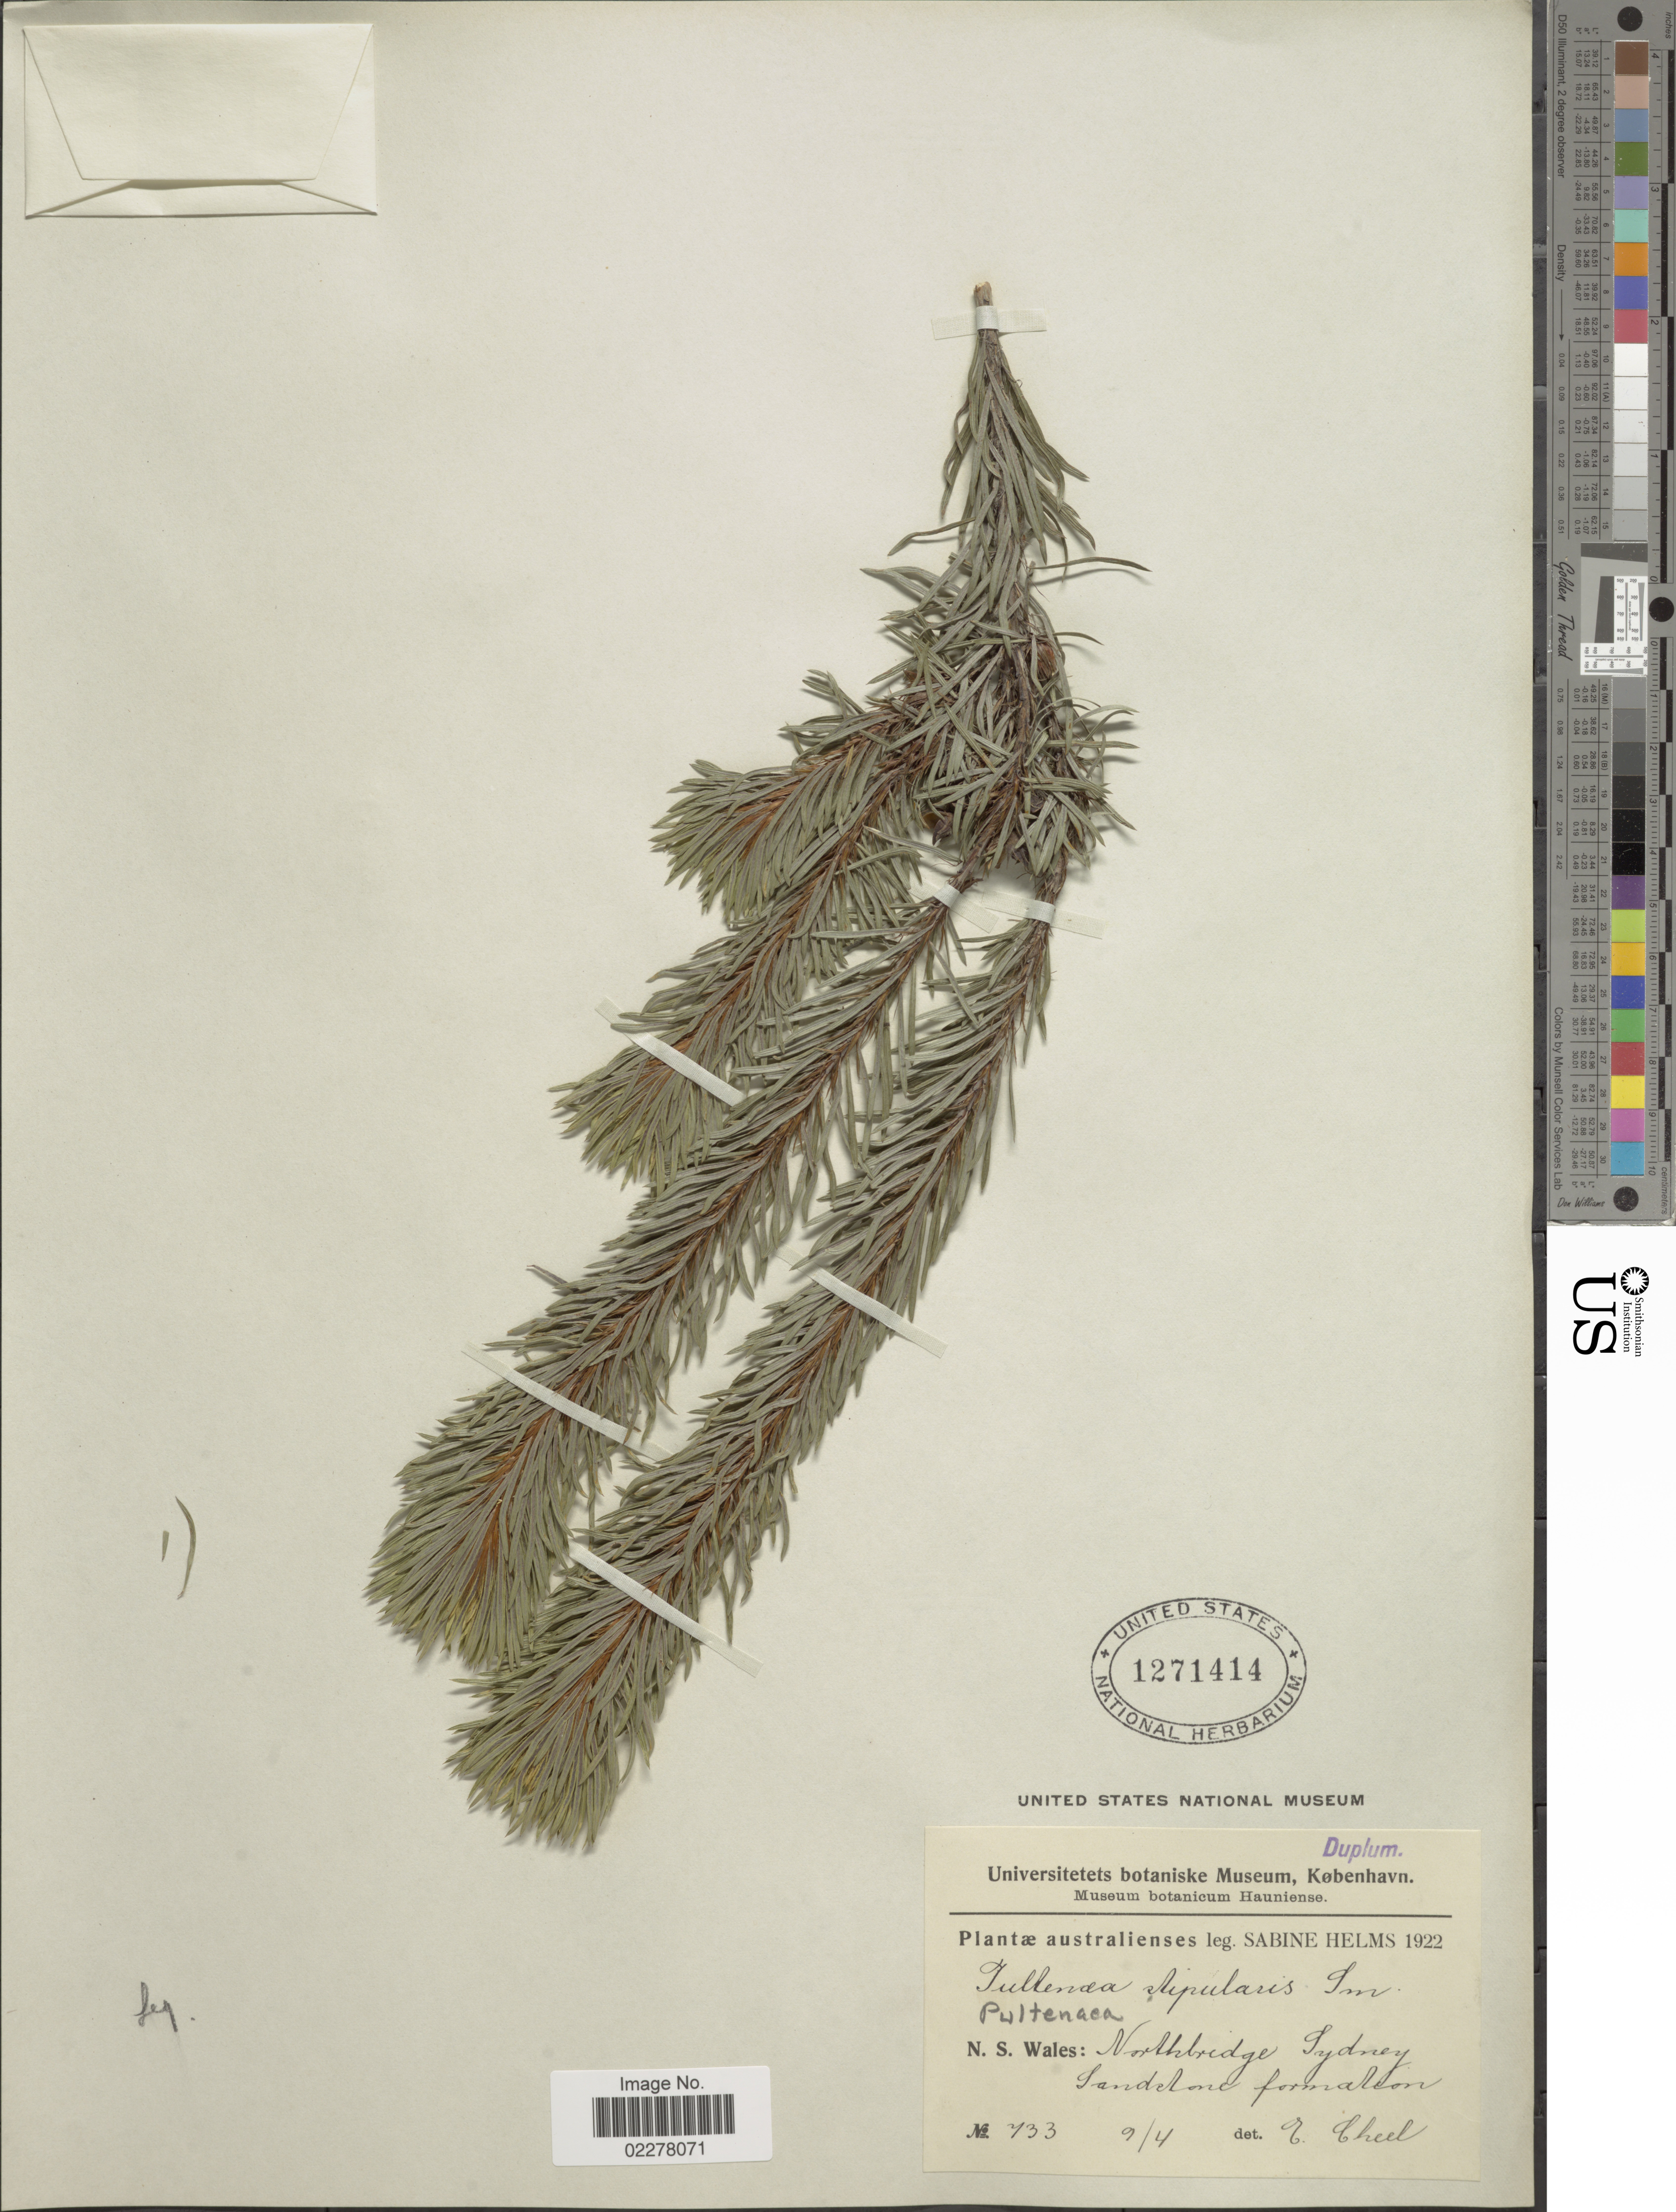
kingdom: Plantae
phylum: Tracheophyta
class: Magnoliopsida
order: Fabales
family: Fabaceae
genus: Pultenaea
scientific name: Pultenaea stipularis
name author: Sm.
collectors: S. Helms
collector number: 733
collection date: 1922-04-09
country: Australia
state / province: New South Wales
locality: Australienses. N.S. Wales; Northbridge Sydney.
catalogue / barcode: US 1271414